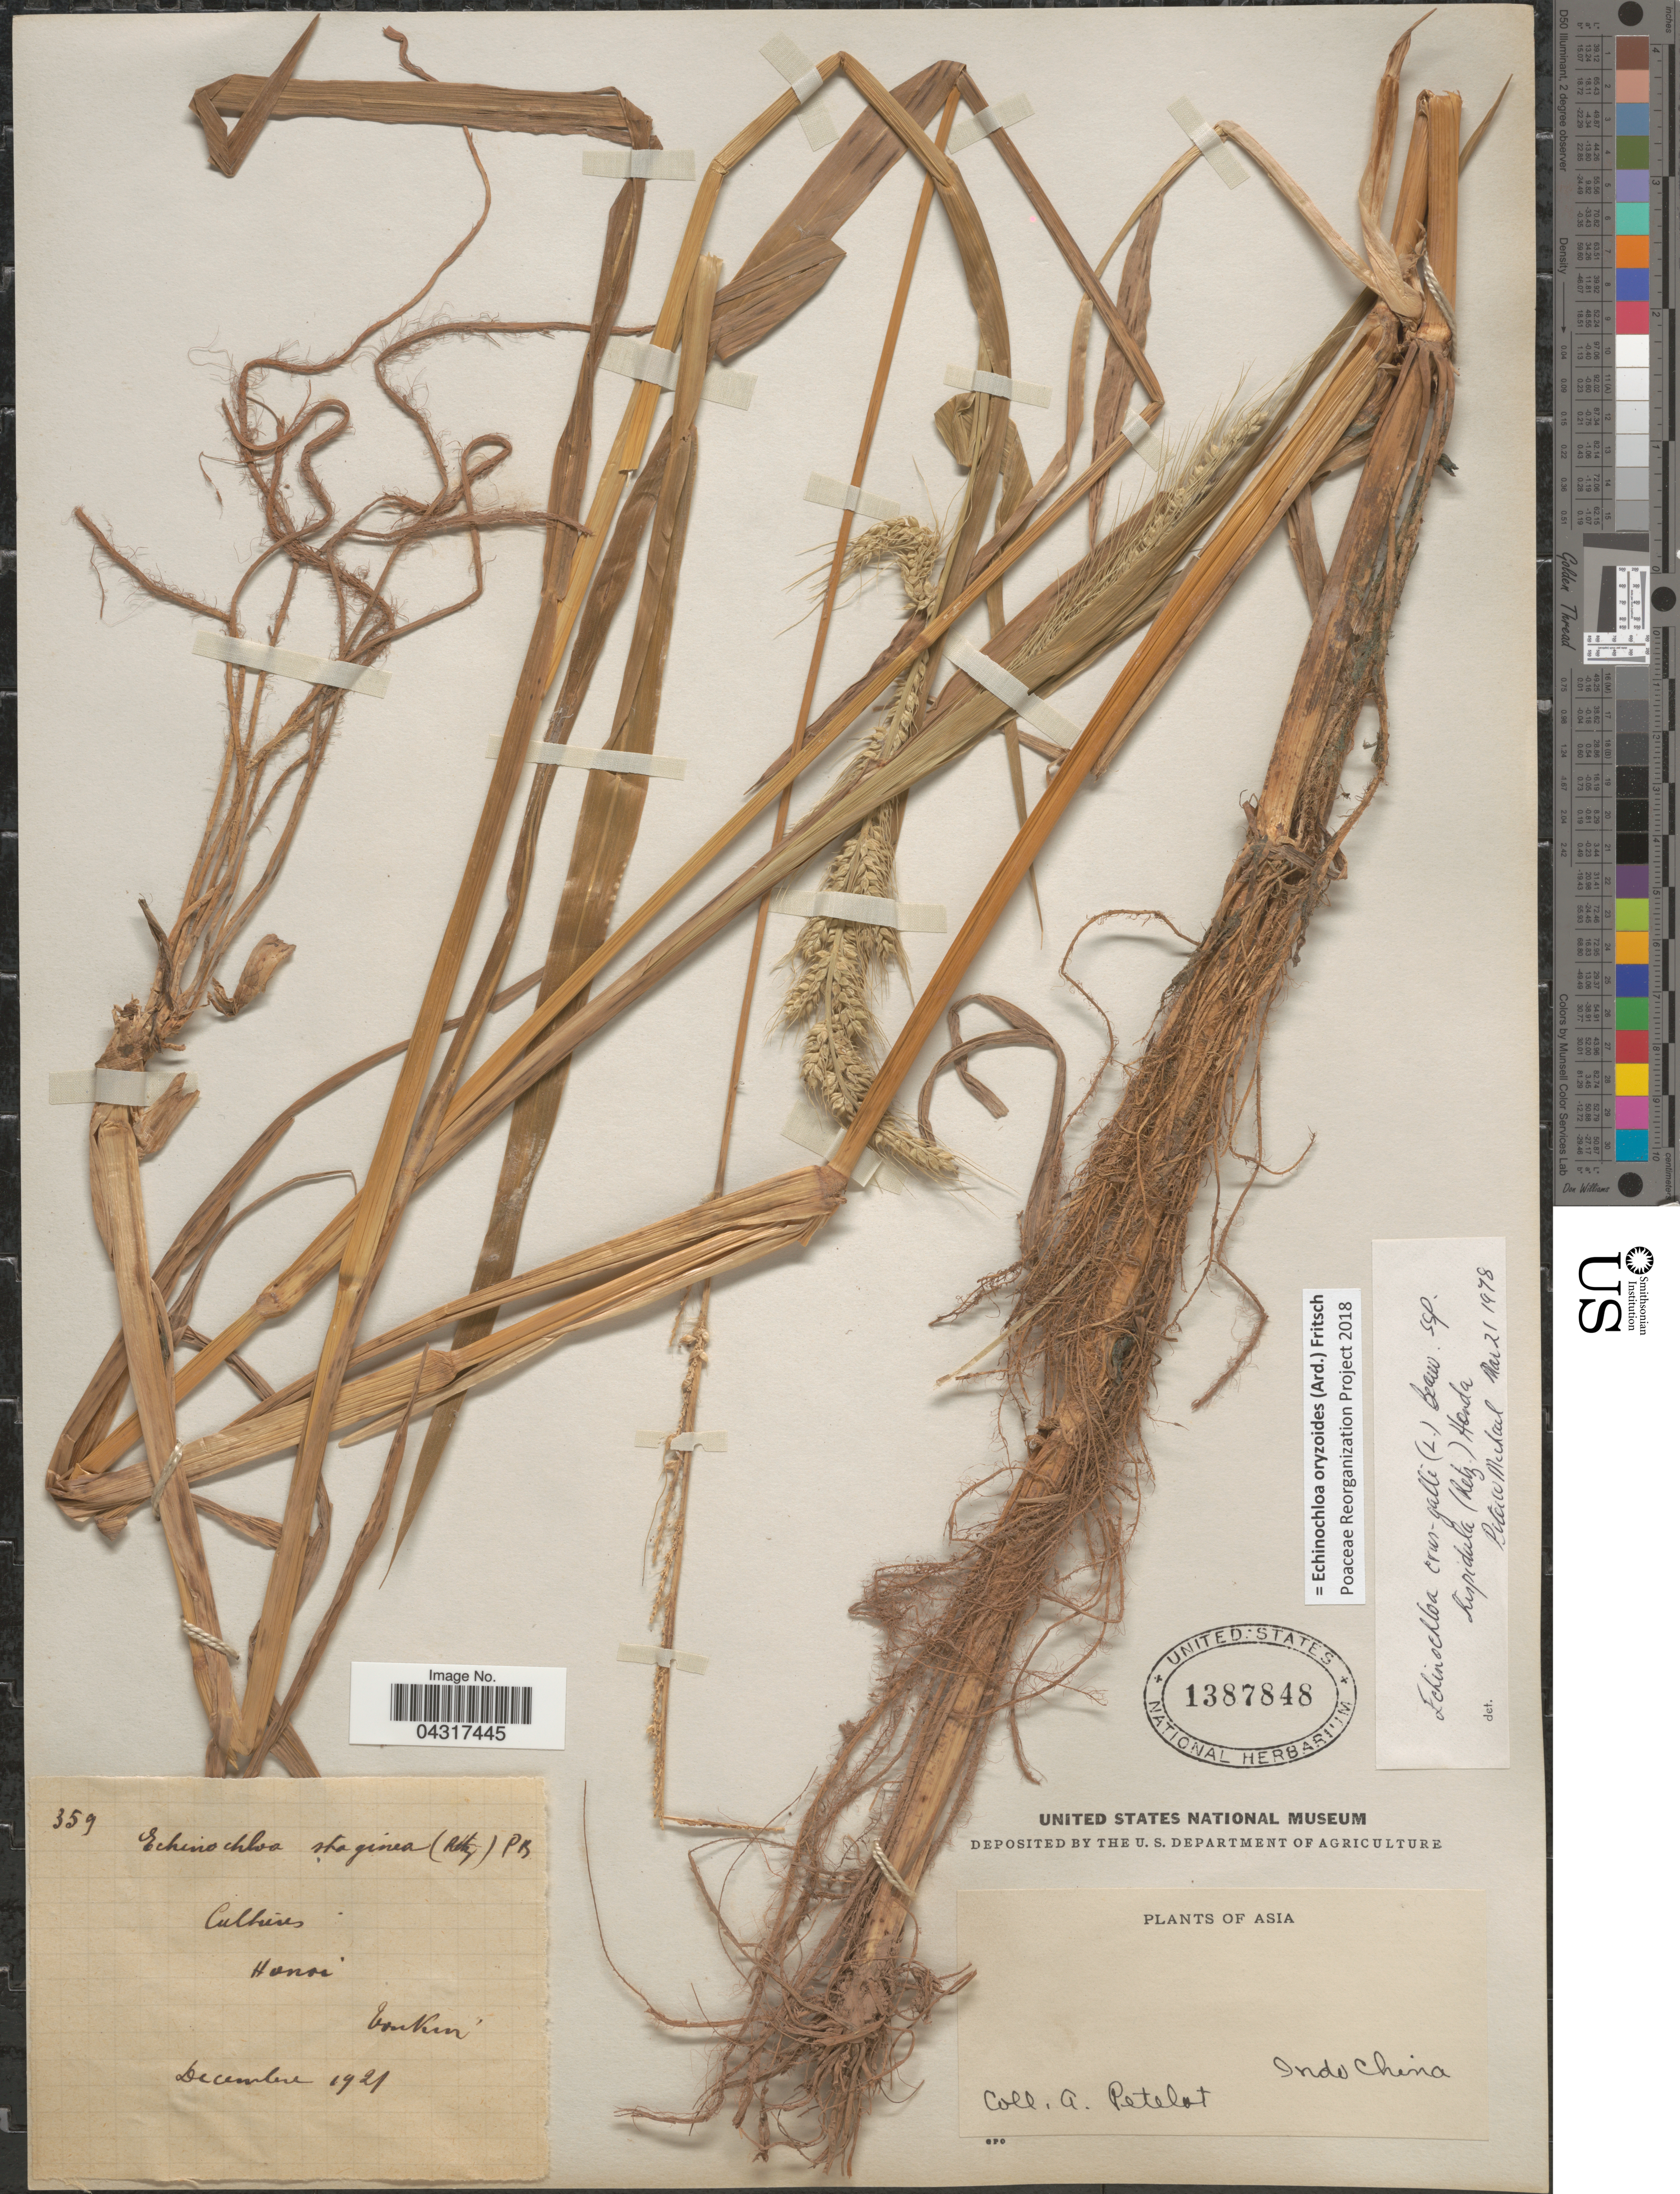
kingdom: Plantae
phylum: Tracheophyta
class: Liliopsida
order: Poales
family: Poaceae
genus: Echinochloa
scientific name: Echinochloa oryzoides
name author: (Ard.) Fritsch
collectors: A. Petelot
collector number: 359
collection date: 1921-12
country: Vietnam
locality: Hanoi. Tonkin. Asia. Indo China.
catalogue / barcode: US 1387848